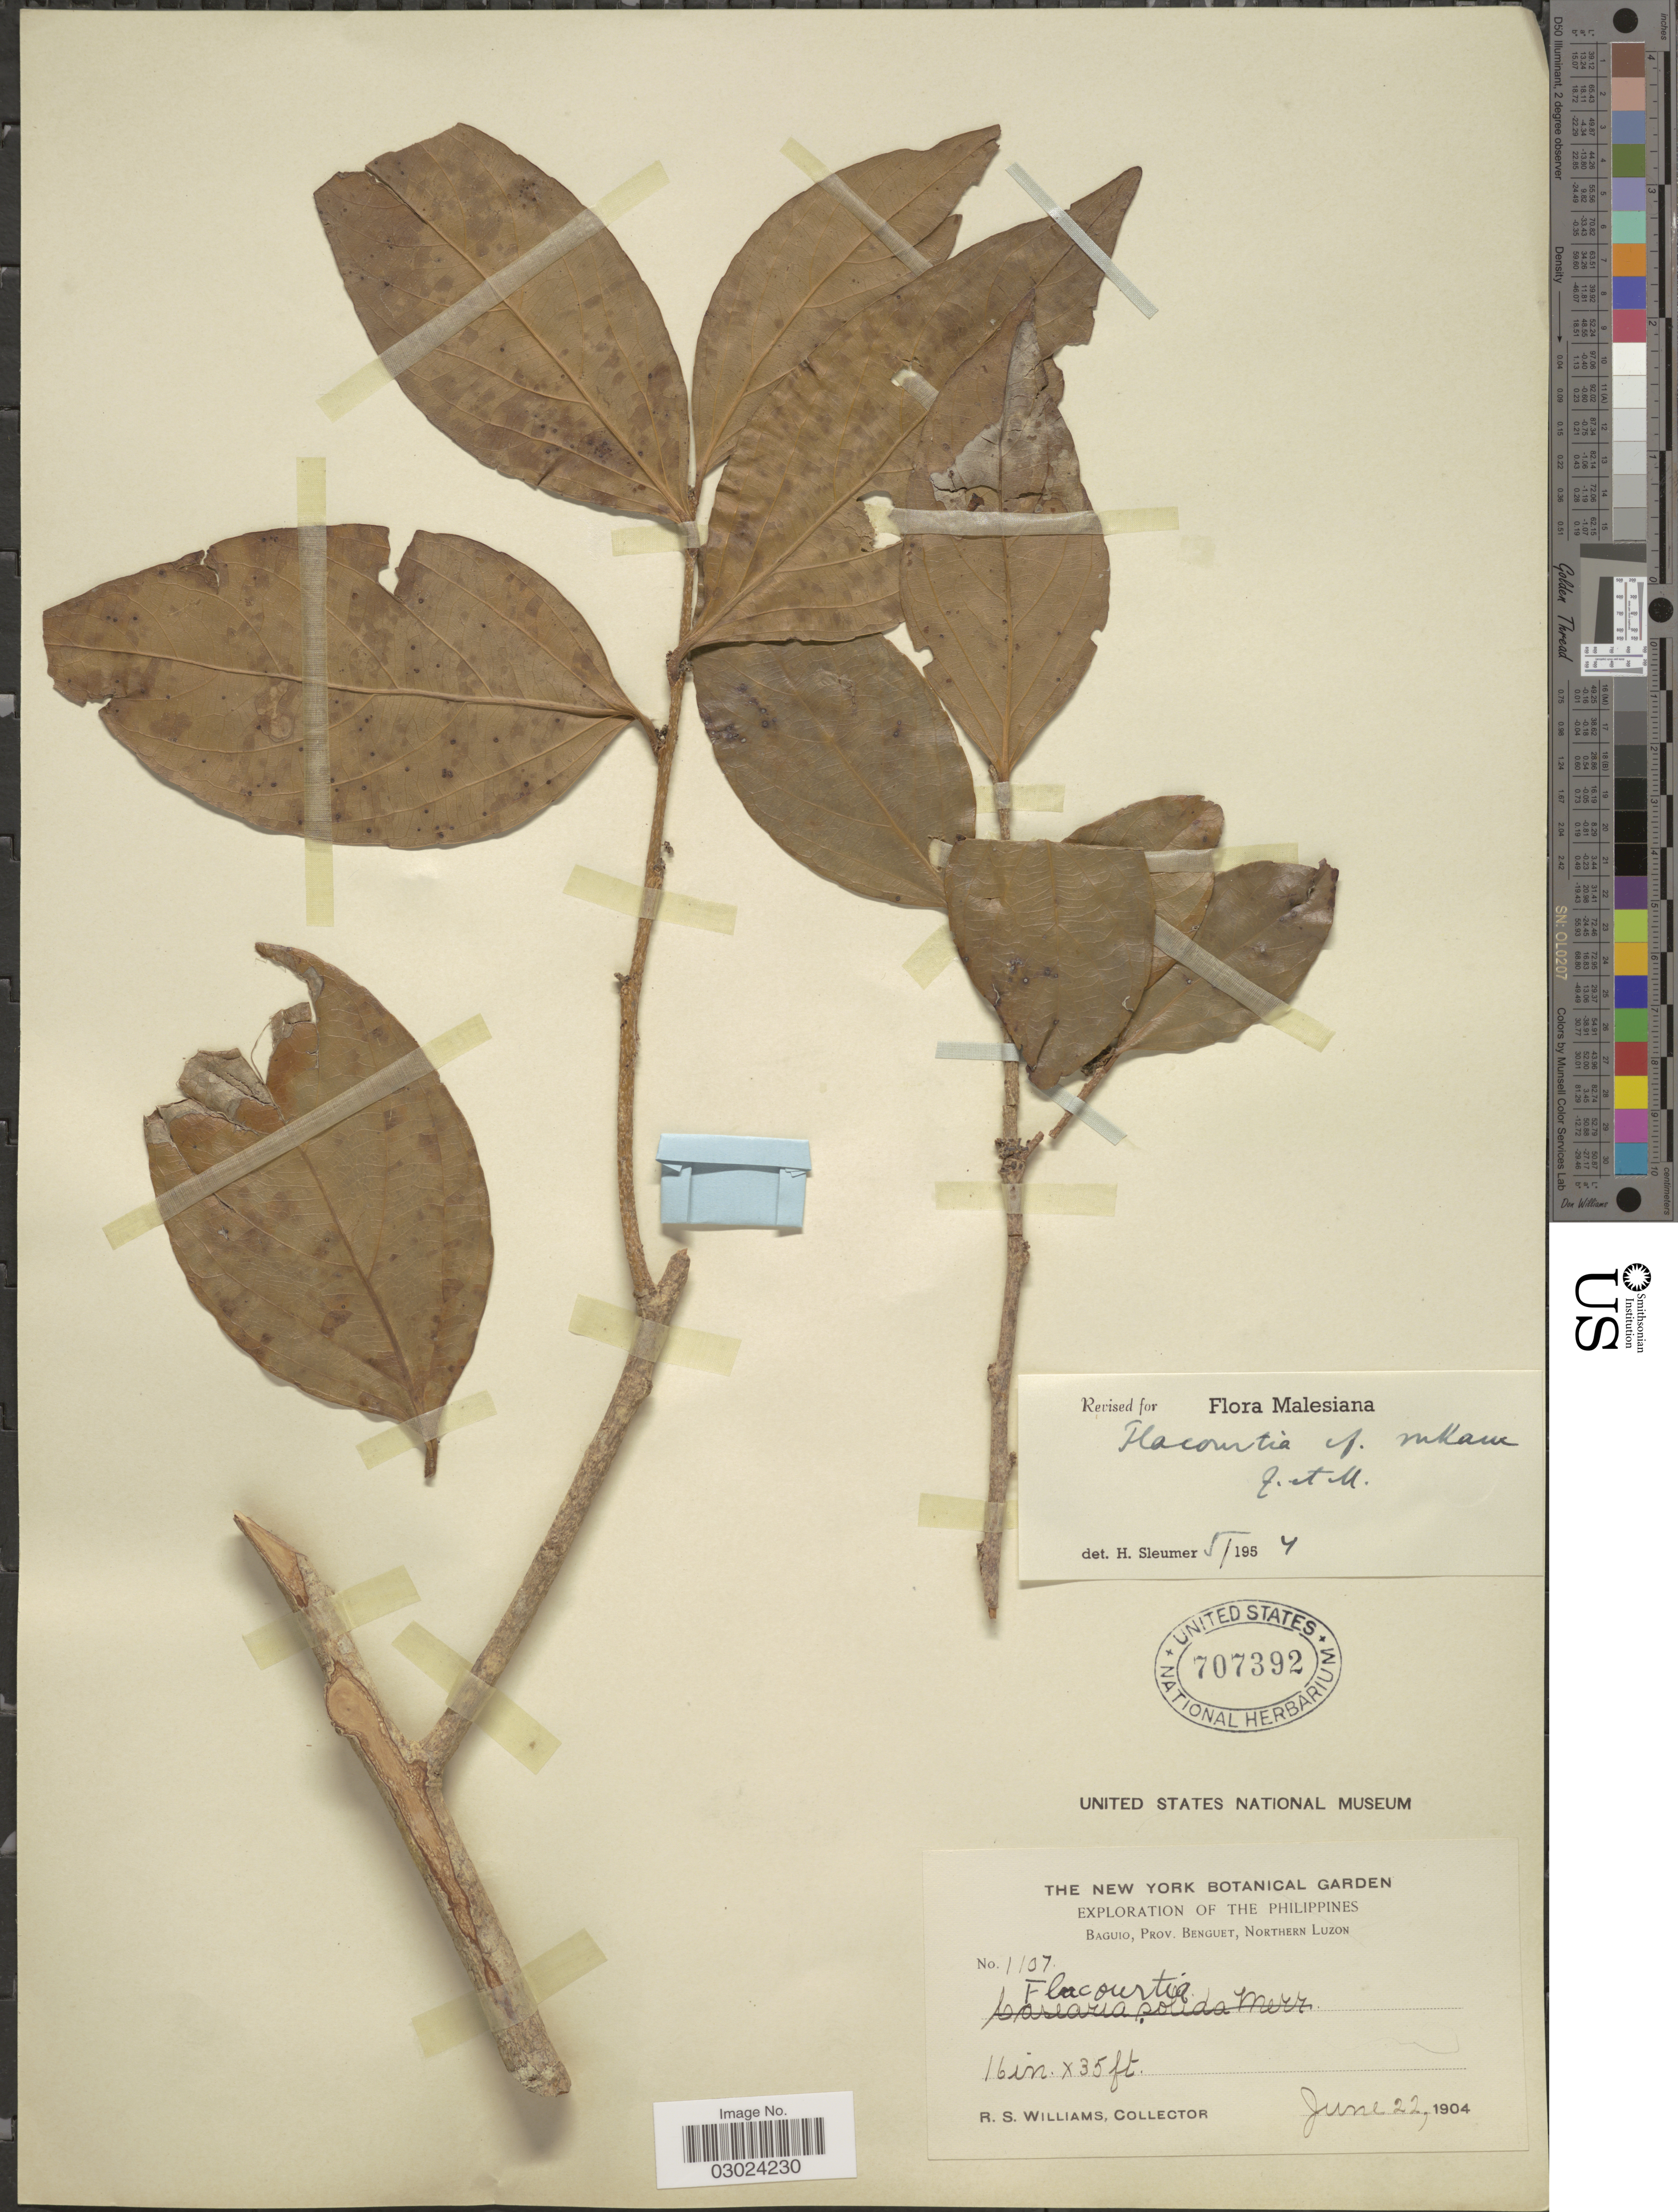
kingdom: Plantae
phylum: Tracheophyta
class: Magnoliopsida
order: Malpighiales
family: Salicaceae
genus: Flacourtia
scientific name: Flacourtia rukam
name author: Zoll. & Moritzi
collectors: R. S. Williams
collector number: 1107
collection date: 1904-06-22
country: Philippines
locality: Baguio, Prov. Benguet, Northern Luzon.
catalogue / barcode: US 707392